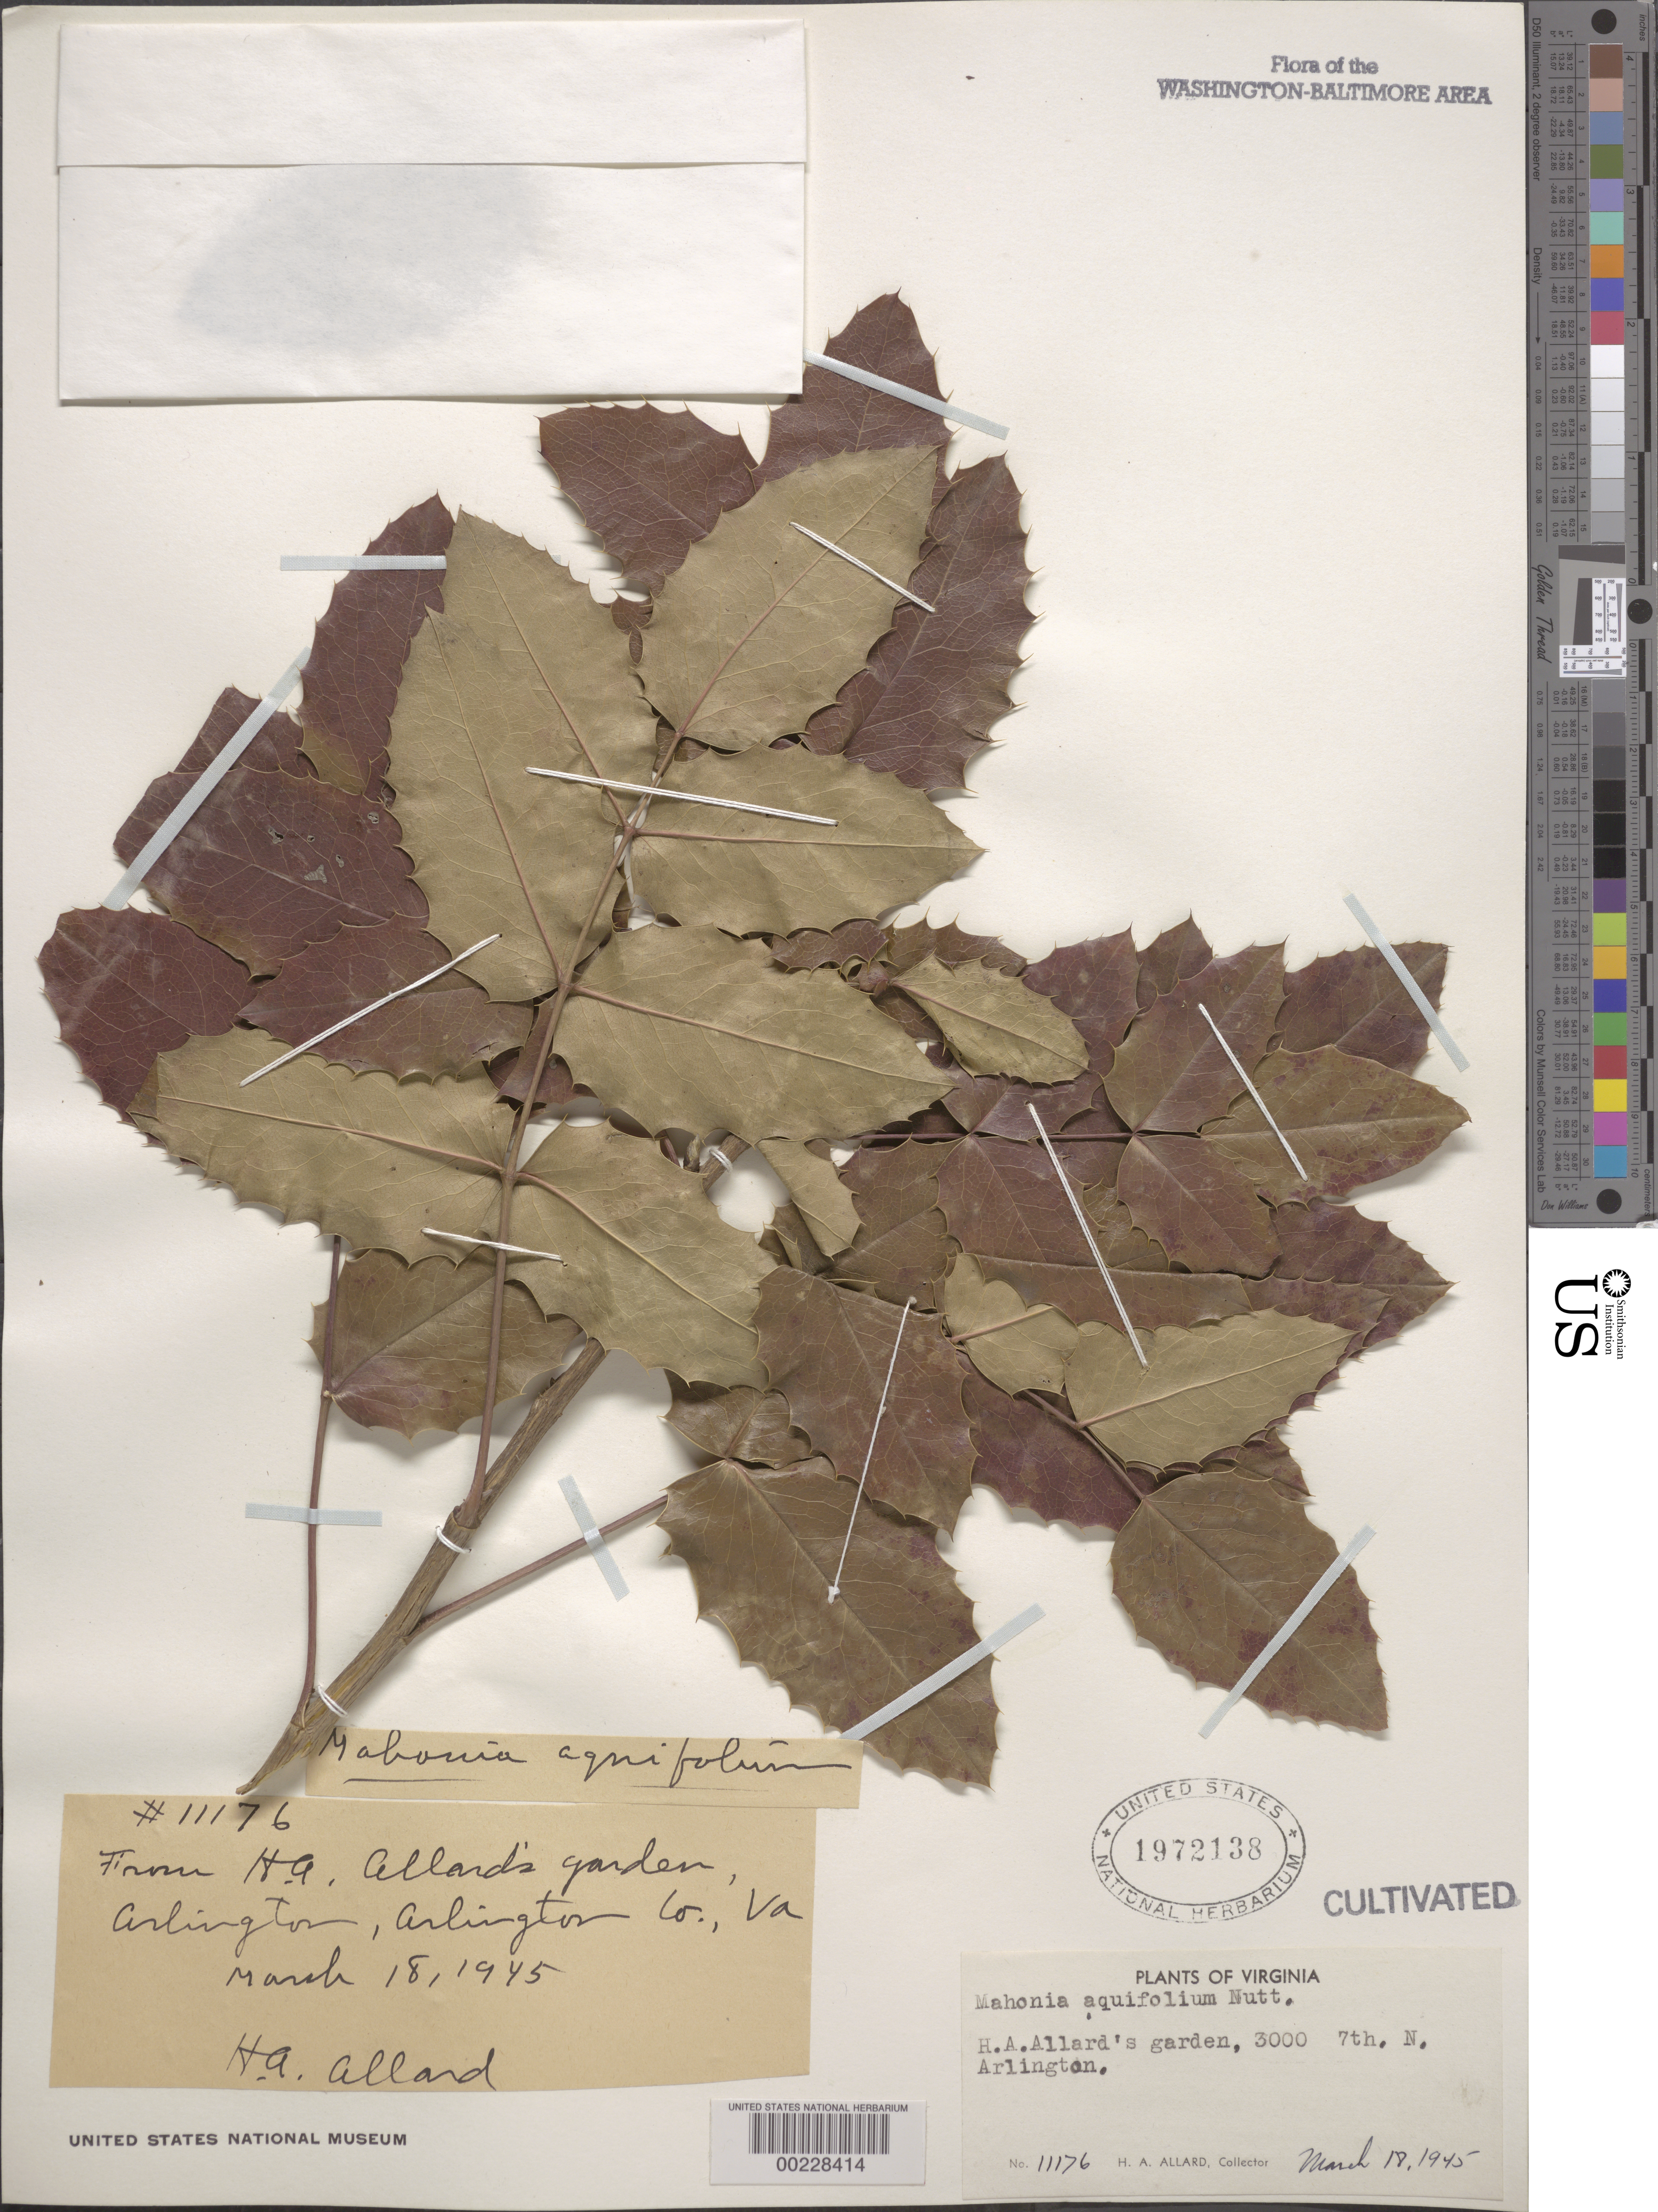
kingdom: Plantae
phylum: Tracheophyta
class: Magnoliopsida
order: Ranunculales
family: Berberidaceae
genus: Mahonia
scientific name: Mahonia aquifolium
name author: (Pursh) Nutt.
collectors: H. A. Allard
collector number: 11176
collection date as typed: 18 Mar 1945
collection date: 1945-03-18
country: United States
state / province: Virginia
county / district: Arlington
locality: Clarendon, 3000 7th St N, H.A. Allard's garden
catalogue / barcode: US 1972138